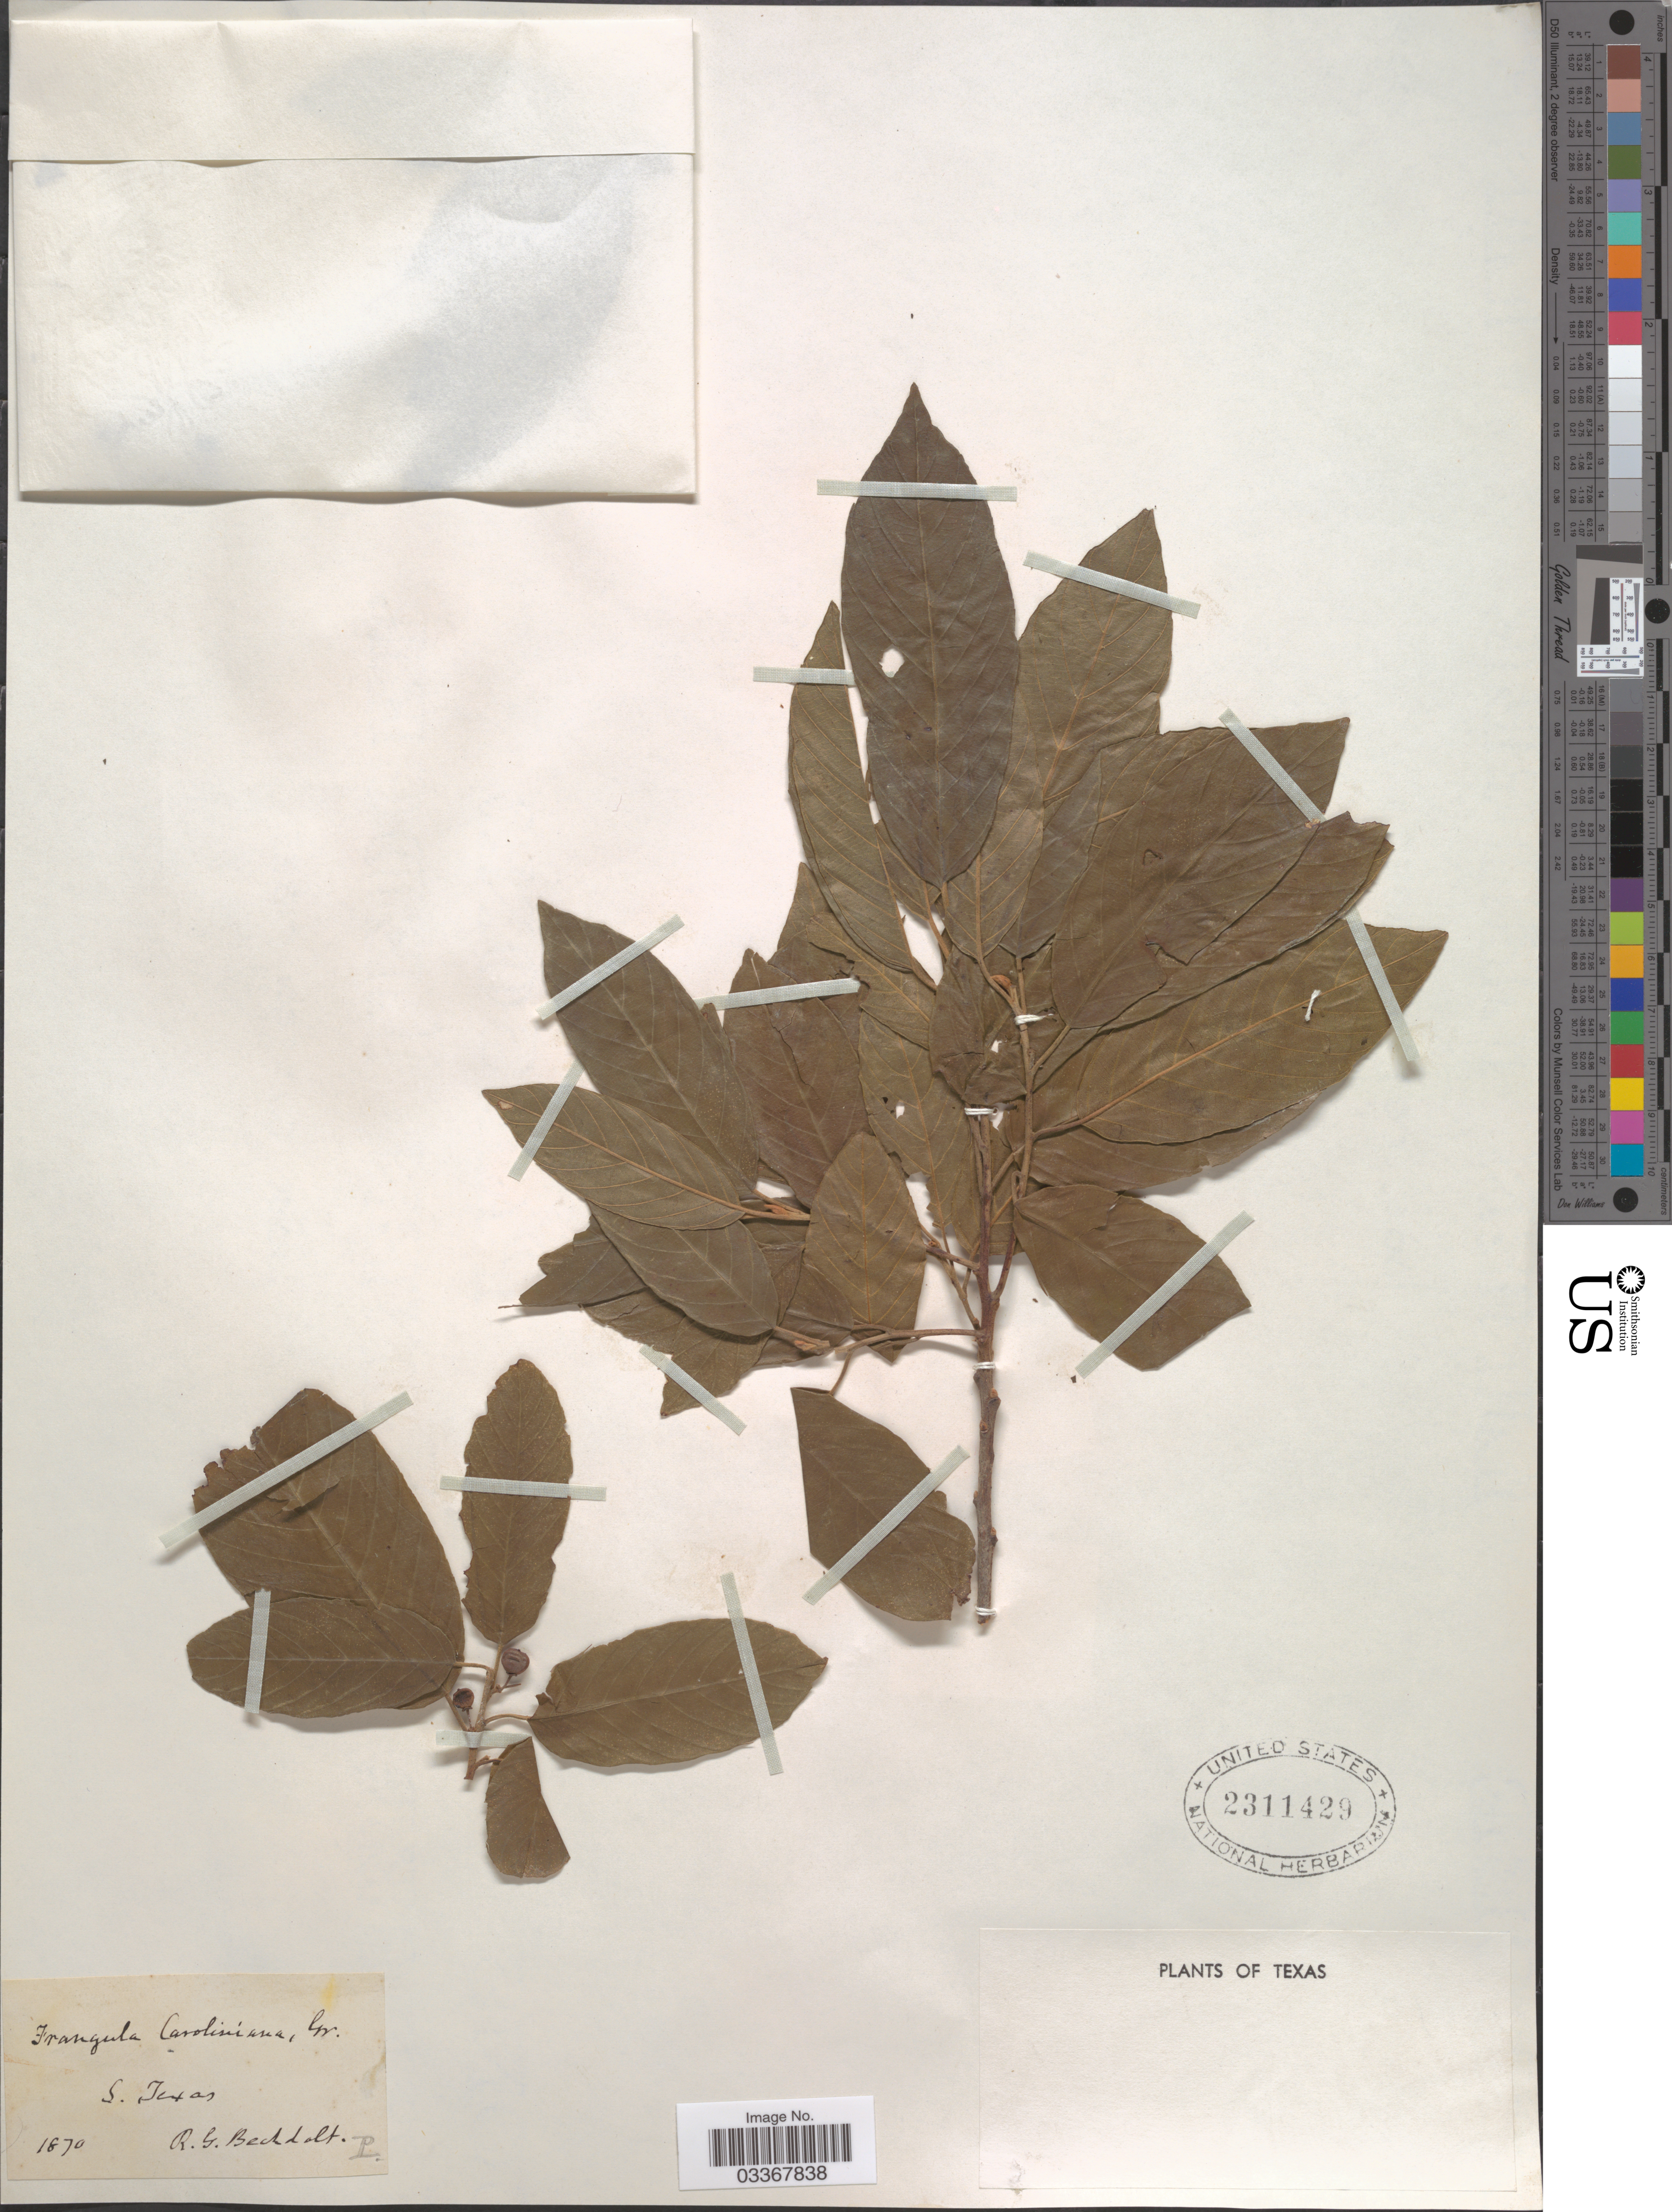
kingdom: Plantae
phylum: Tracheophyta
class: Magnoliopsida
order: Rosales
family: Rhamnaceae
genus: Frangula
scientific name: Frangula caroliniana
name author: (Walter) A. Gray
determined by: Strong, Mark T., (BOT), Smithsonian Institution - National Museum of Natural History (UNITED STATES)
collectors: R. Bechdolt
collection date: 1870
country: United States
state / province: Texas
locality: S. Texas.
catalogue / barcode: US 2311429